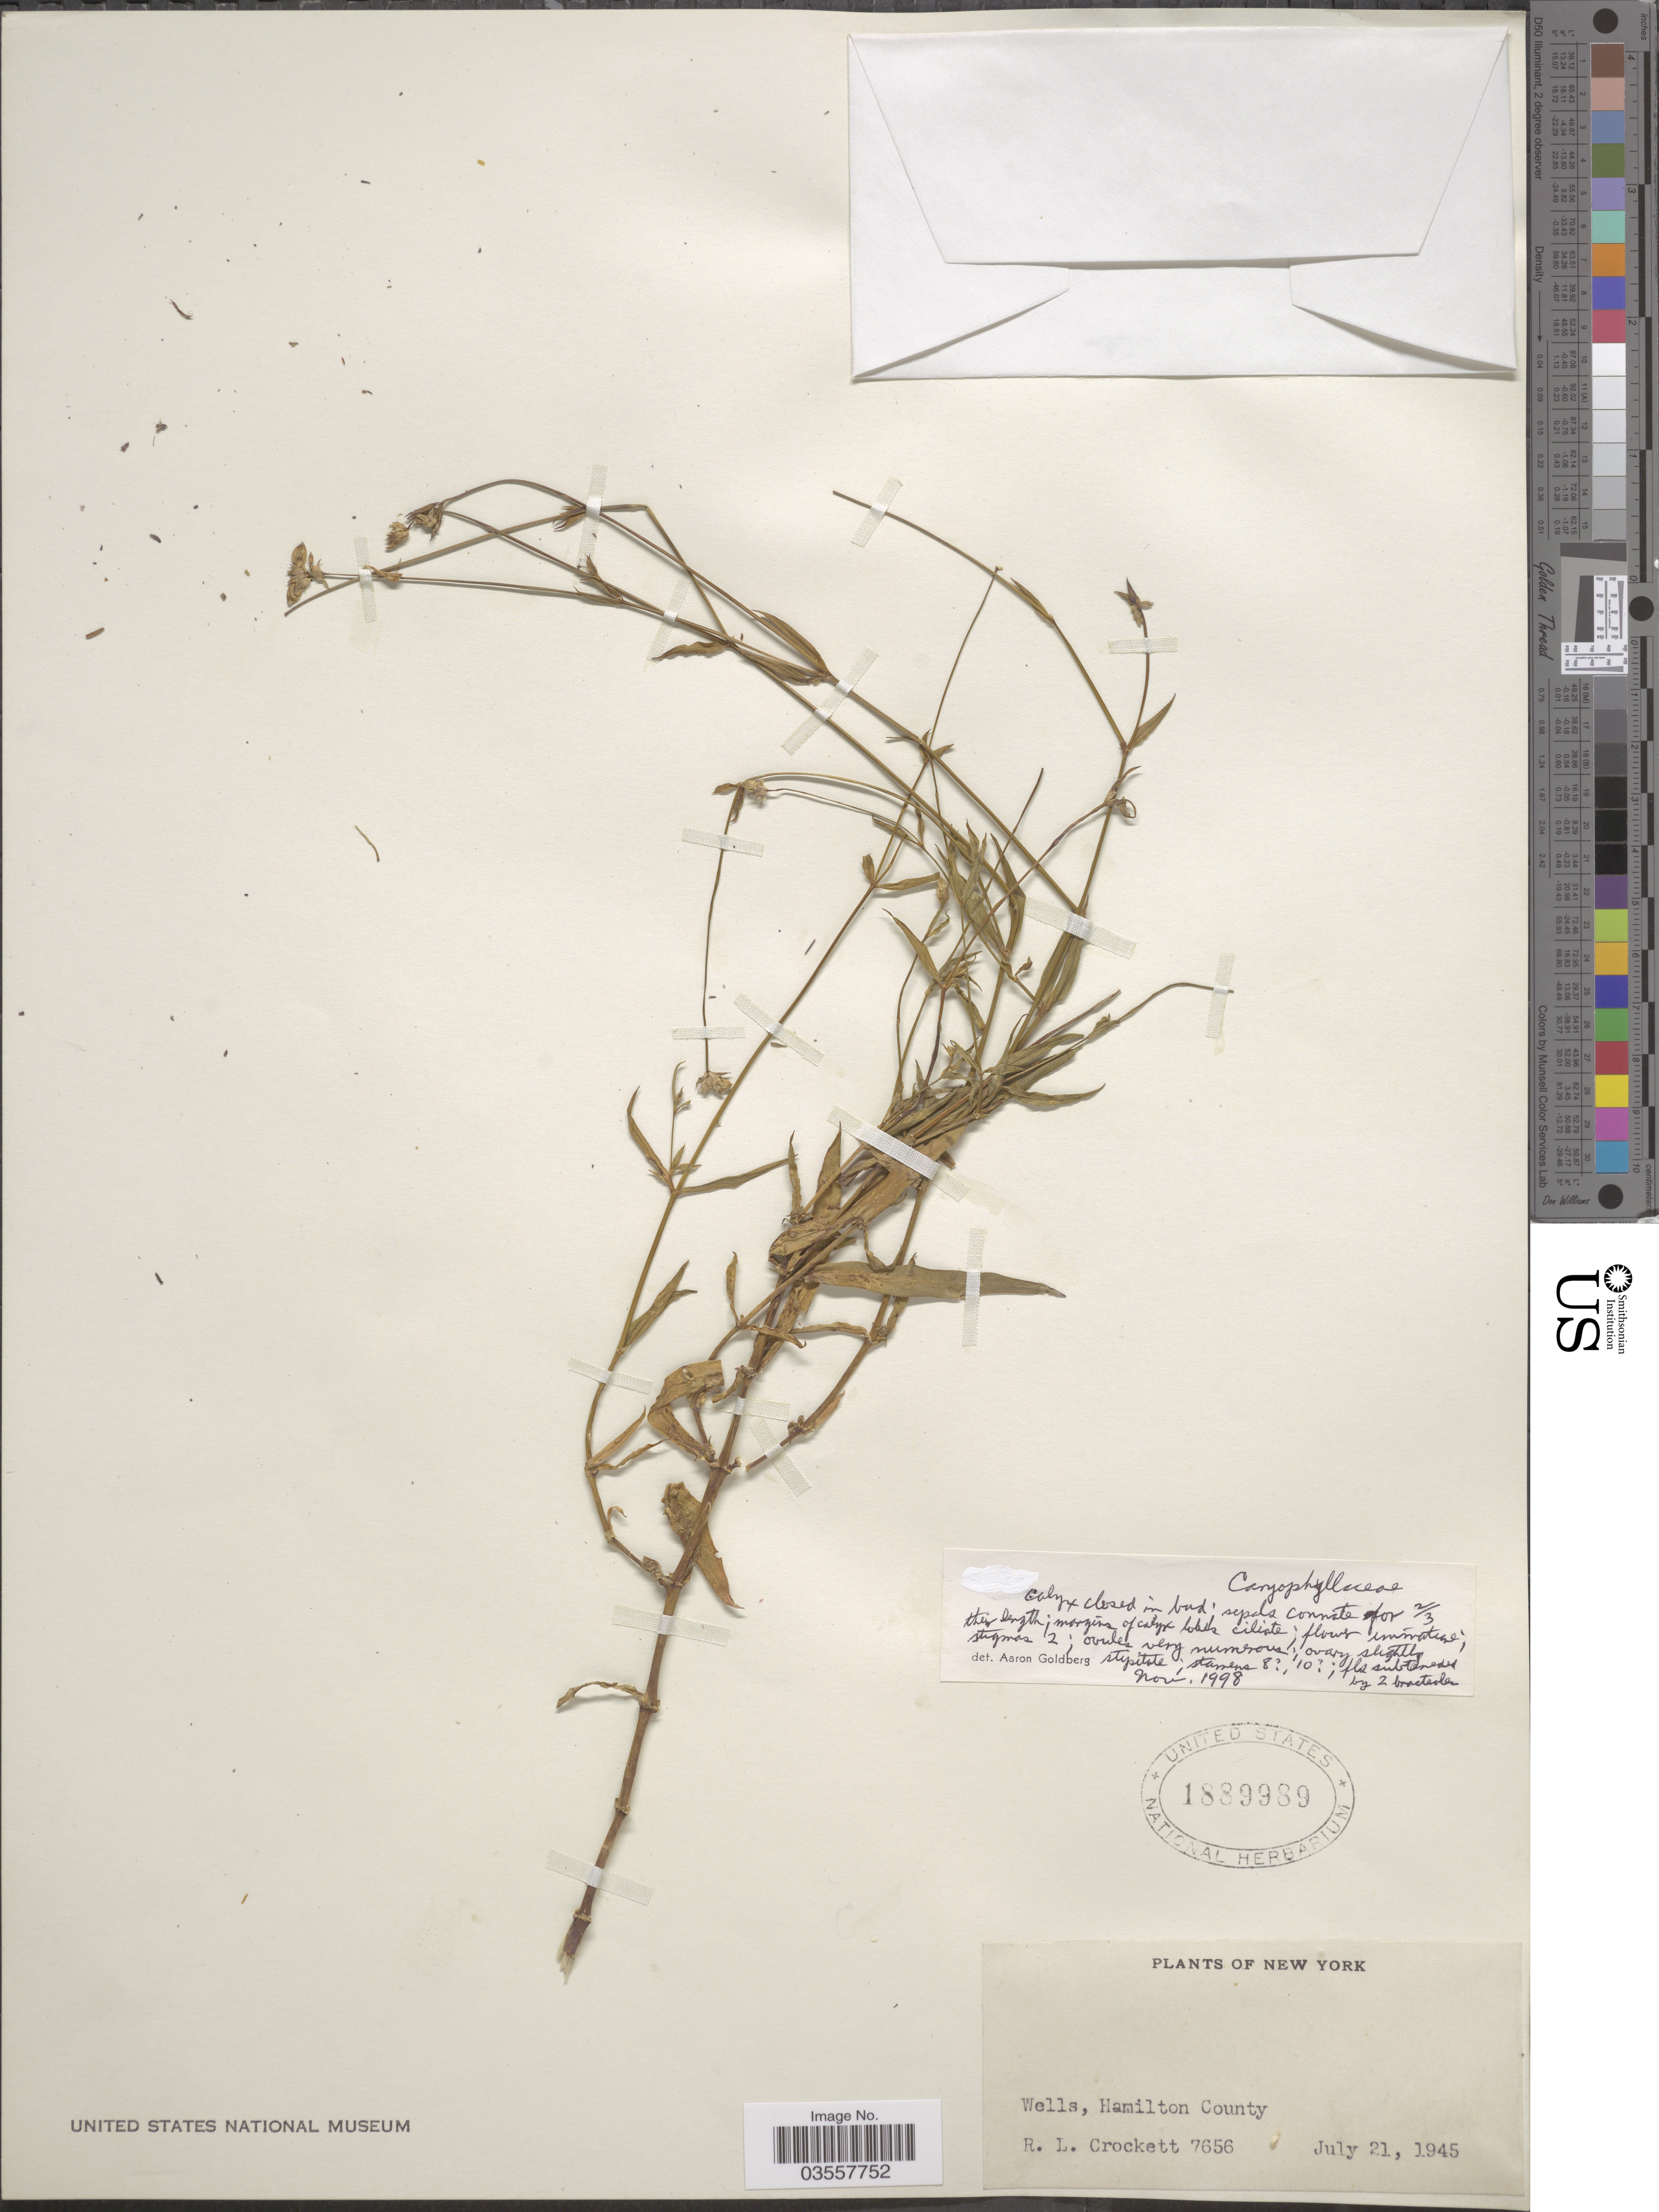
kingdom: Plantae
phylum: Tracheophyta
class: Magnoliopsida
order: Caryophyllales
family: Caryophyllaceae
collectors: R. Crockett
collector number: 7656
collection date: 1945-07-21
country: United States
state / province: New York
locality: Wells, Hamilton County.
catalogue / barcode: US 1889989